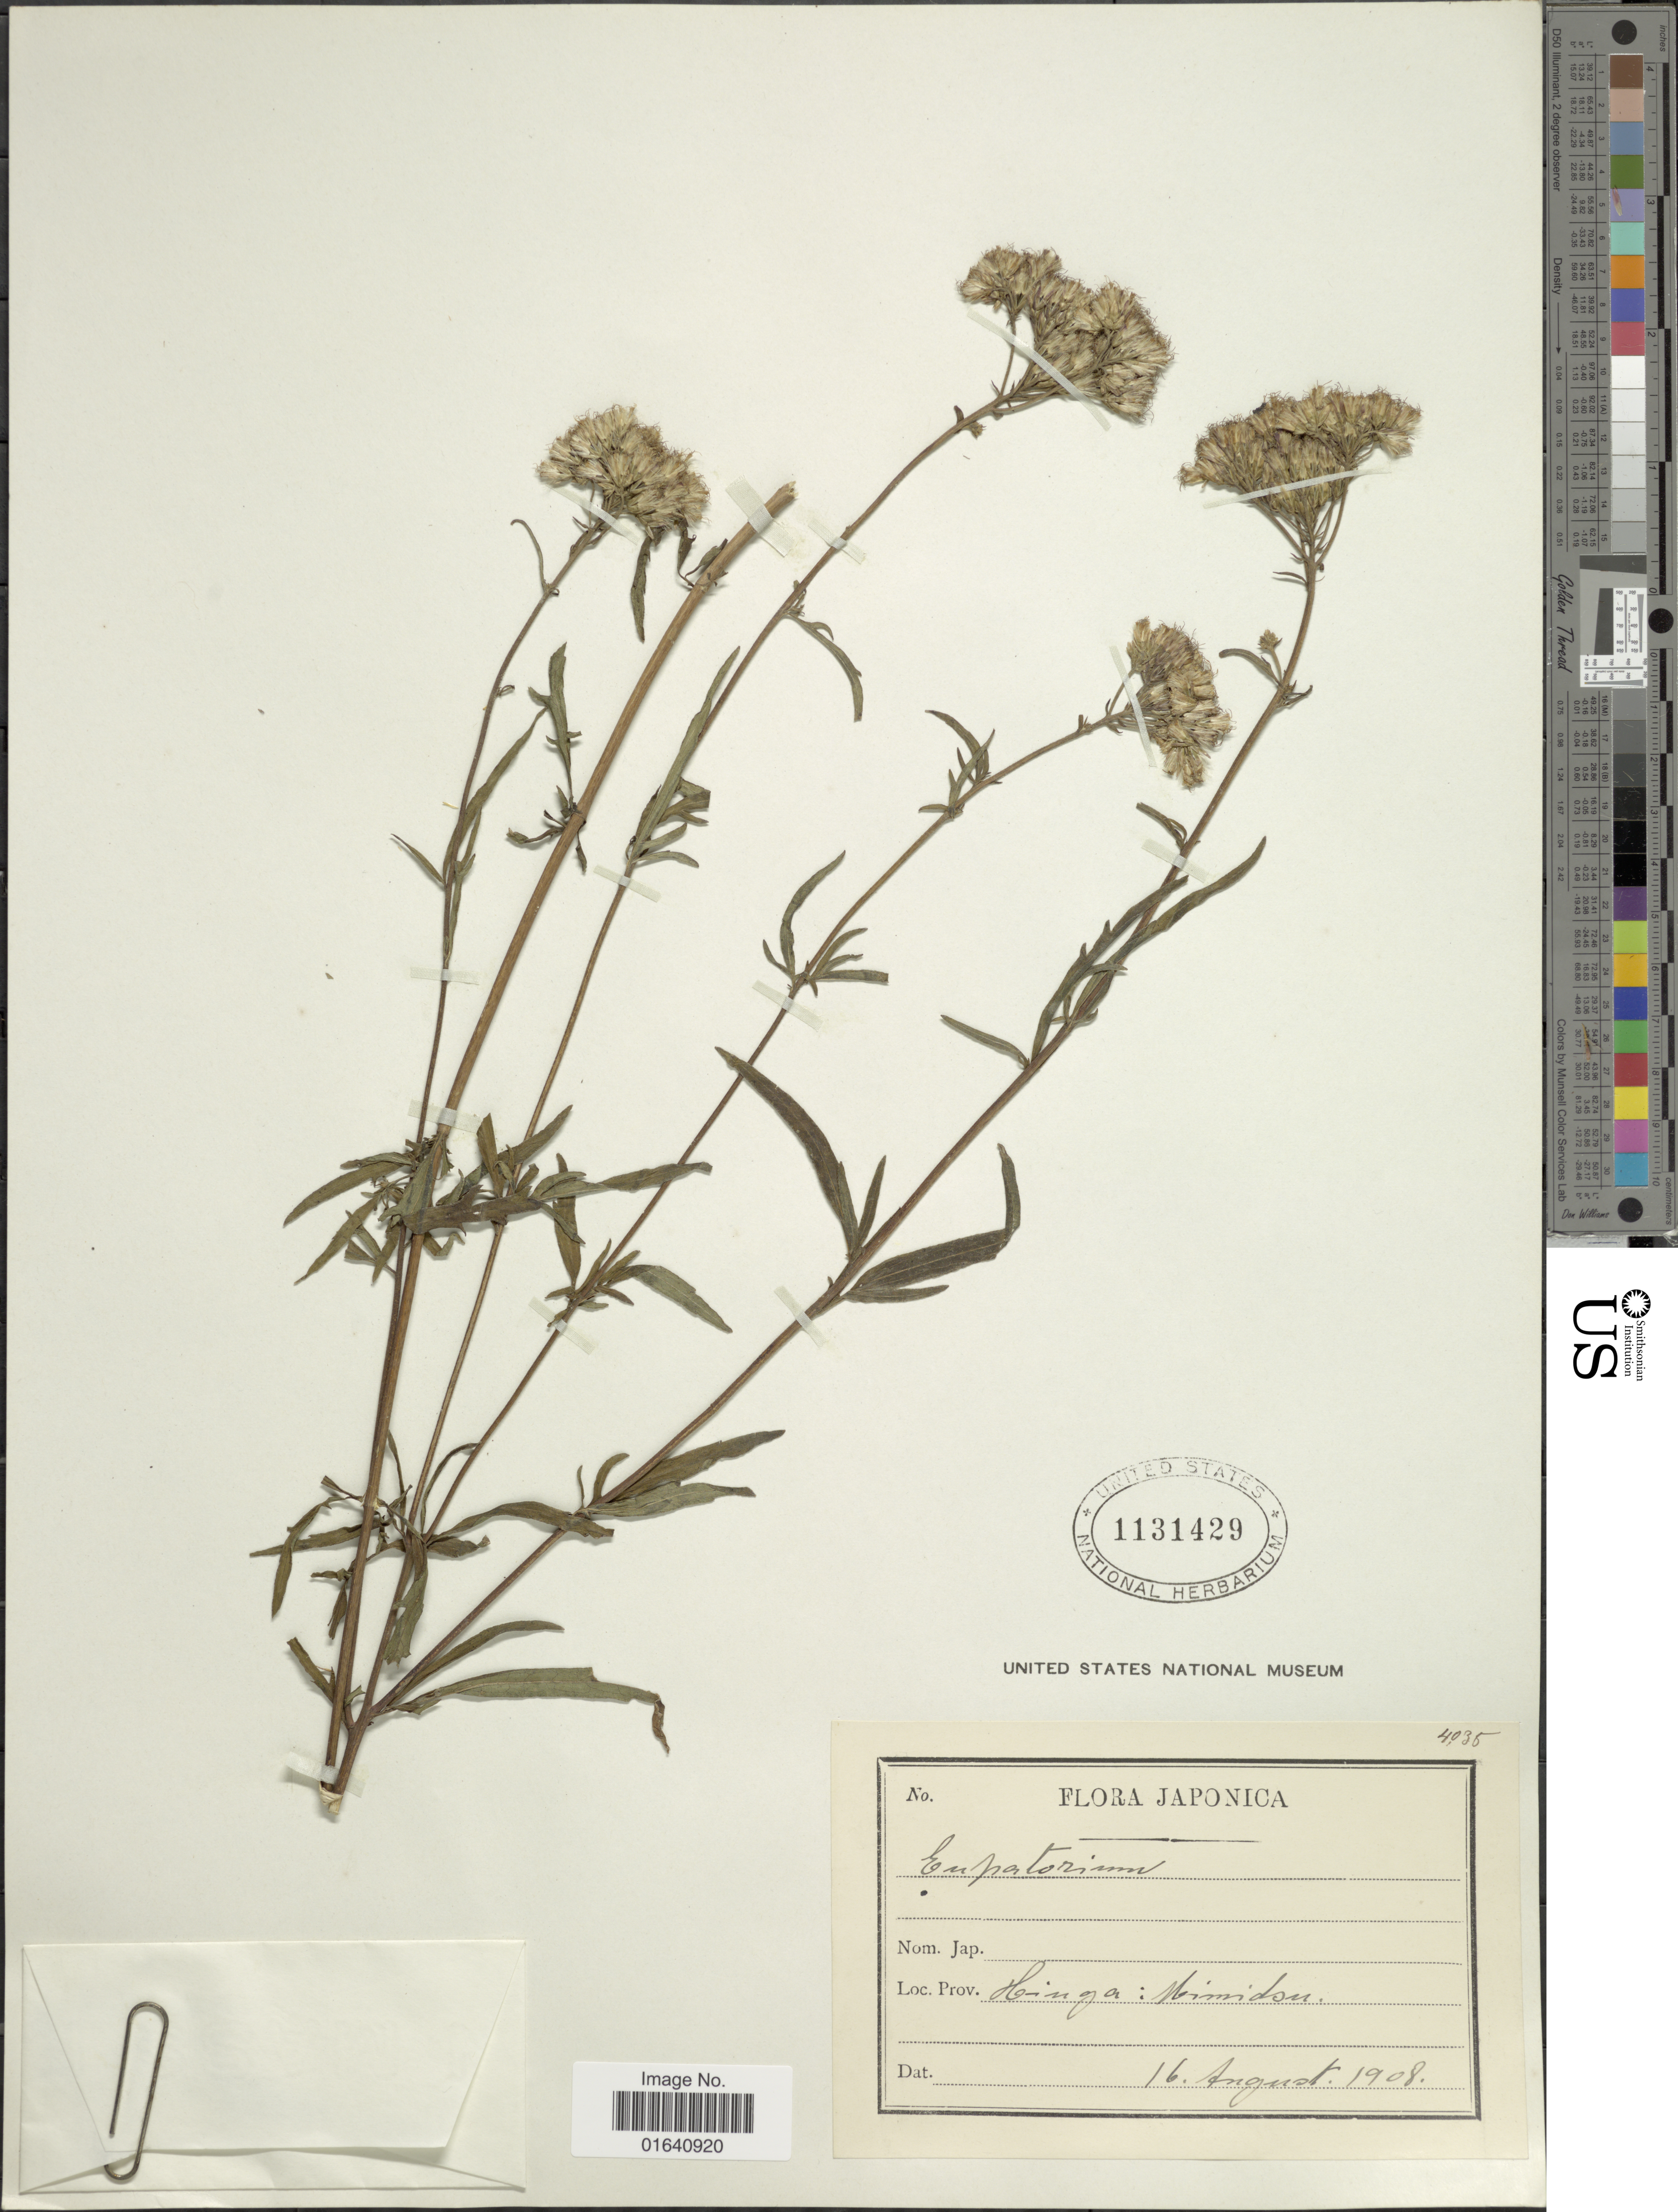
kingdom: Plantae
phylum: Tracheophyta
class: Magnoliopsida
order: Asterales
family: Asteraceae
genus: Eupatorium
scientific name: Eupatorium sp.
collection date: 1908-08-16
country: Japan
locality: Hinga: Nimidsu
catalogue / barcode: US 1131429